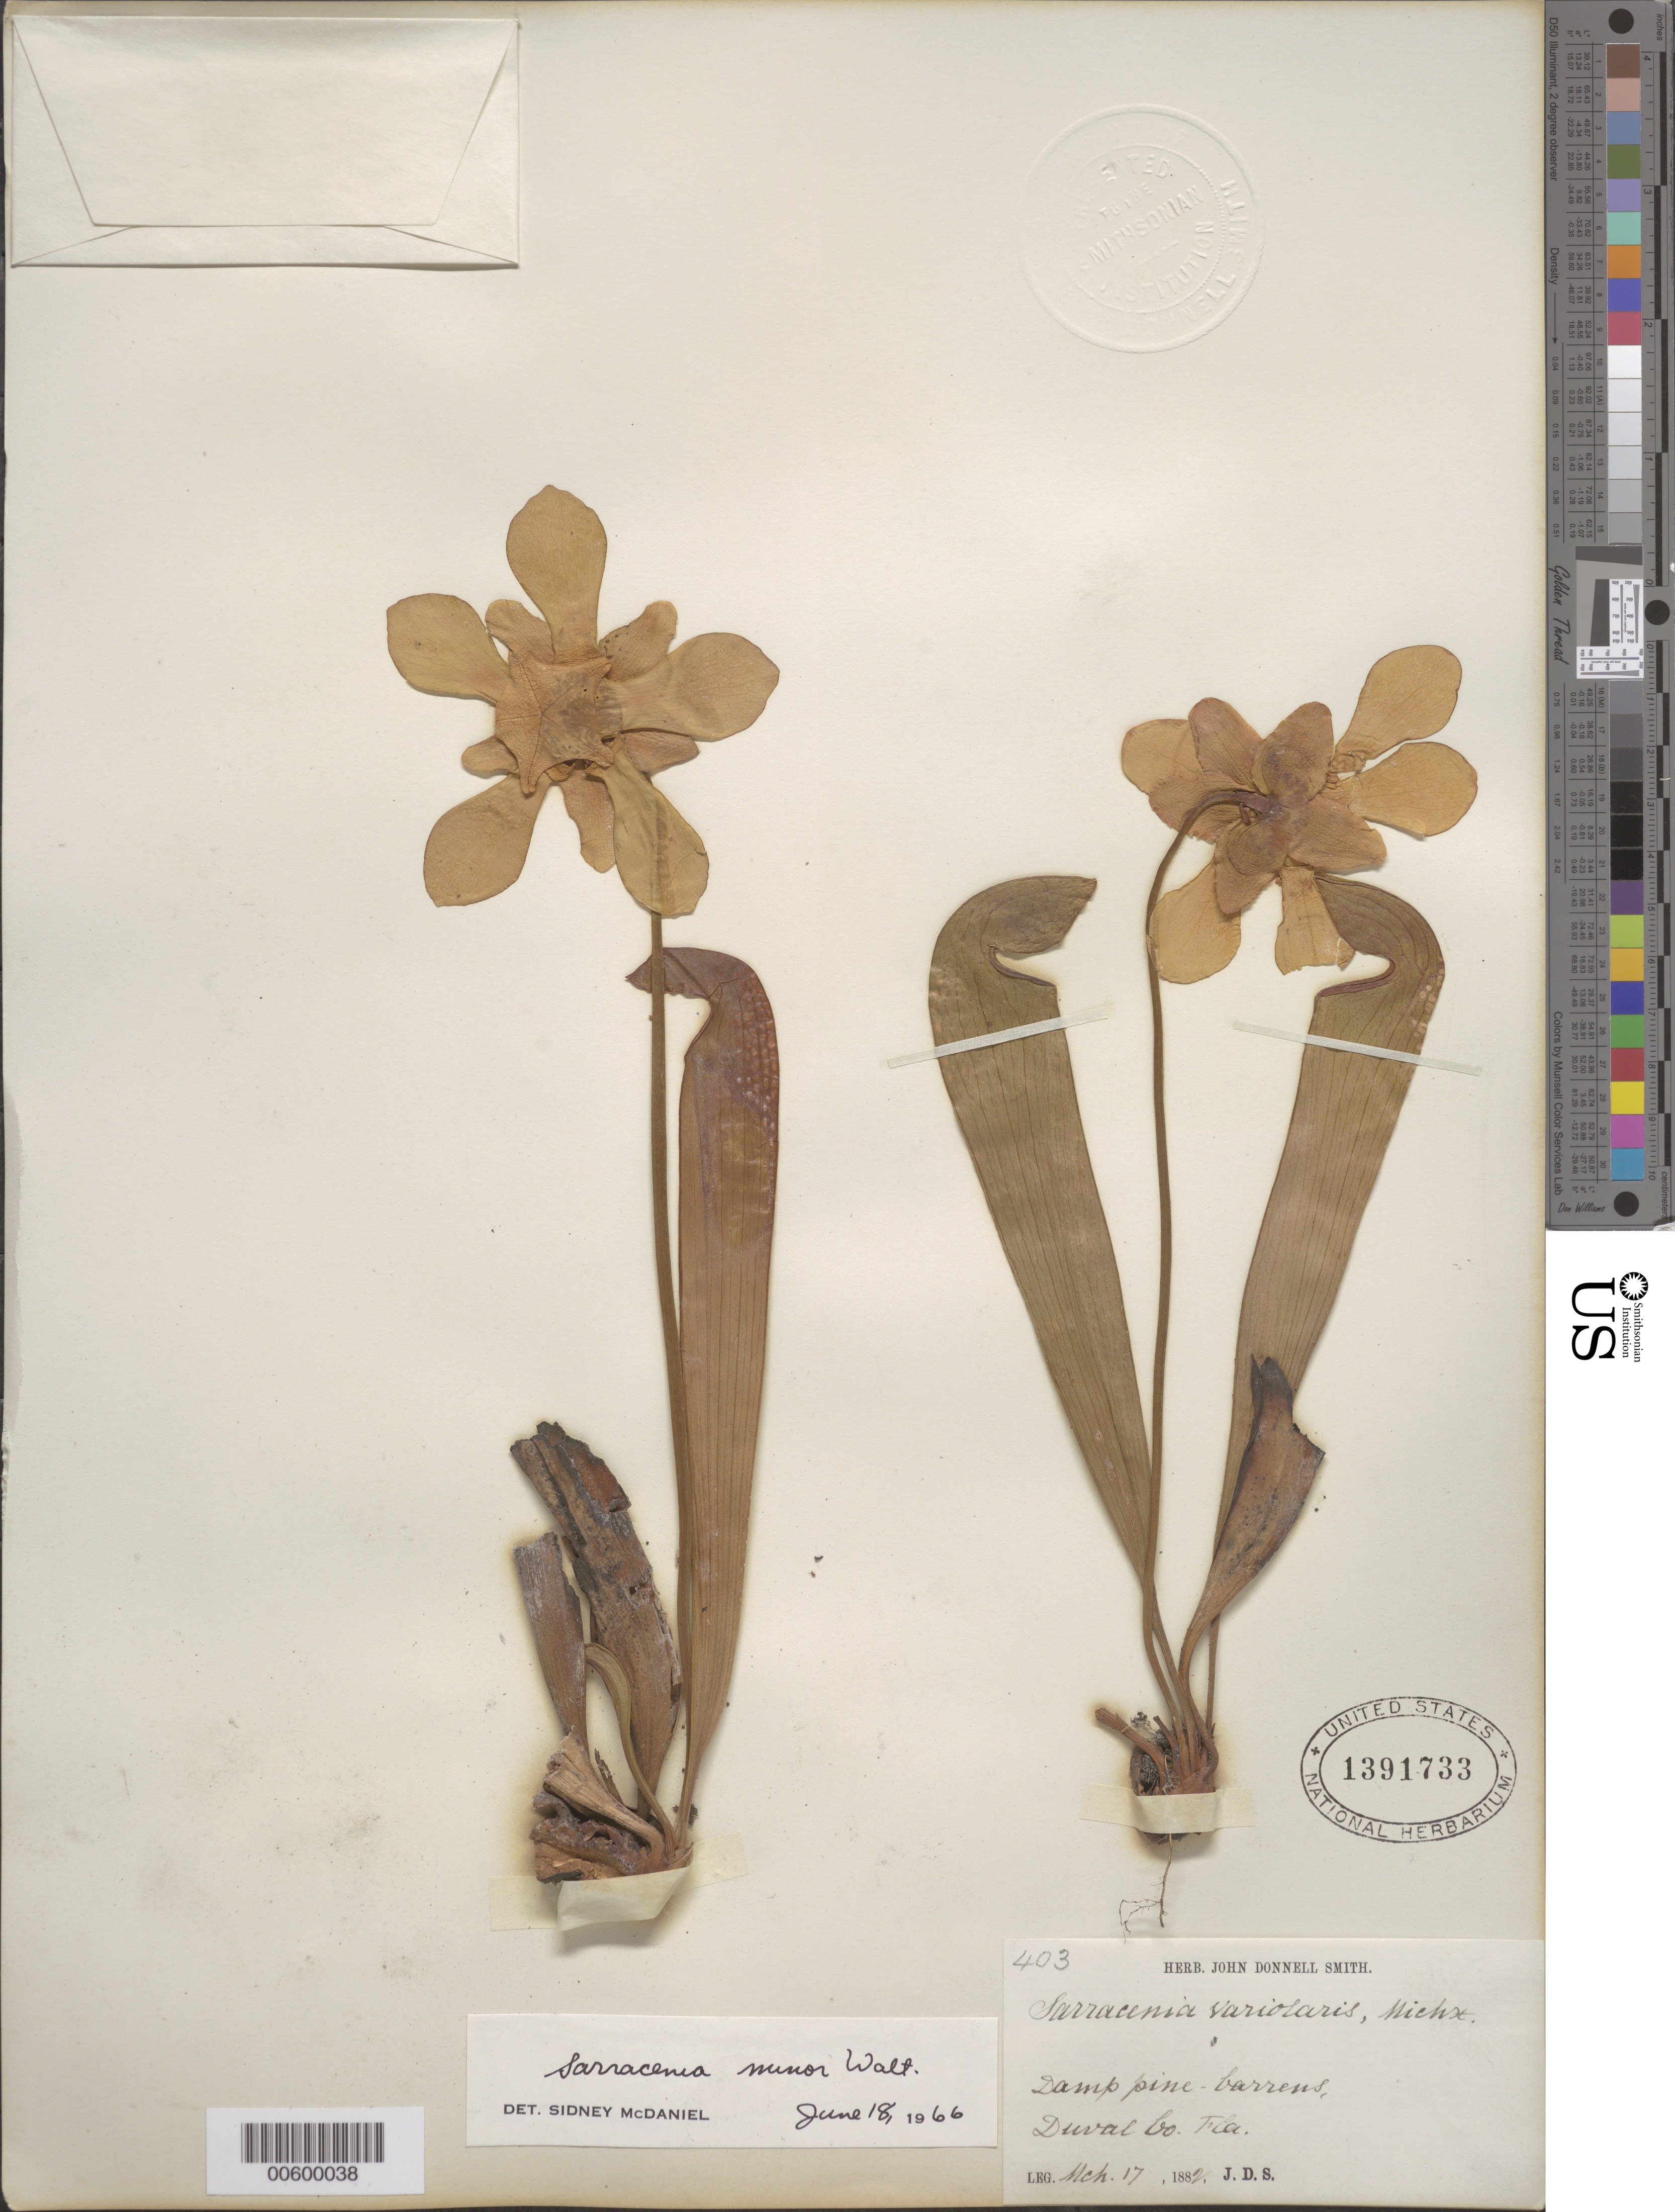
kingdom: Plantae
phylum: Tracheophyta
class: Magnoliopsida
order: Ericales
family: Sarraceniaceae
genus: Sarracenia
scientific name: Sarracenia minor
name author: Walter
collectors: J. Donnell Smith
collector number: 403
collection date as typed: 17 Mar 1882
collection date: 1882-03-17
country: United States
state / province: Florida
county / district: Duval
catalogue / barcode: US 1391733